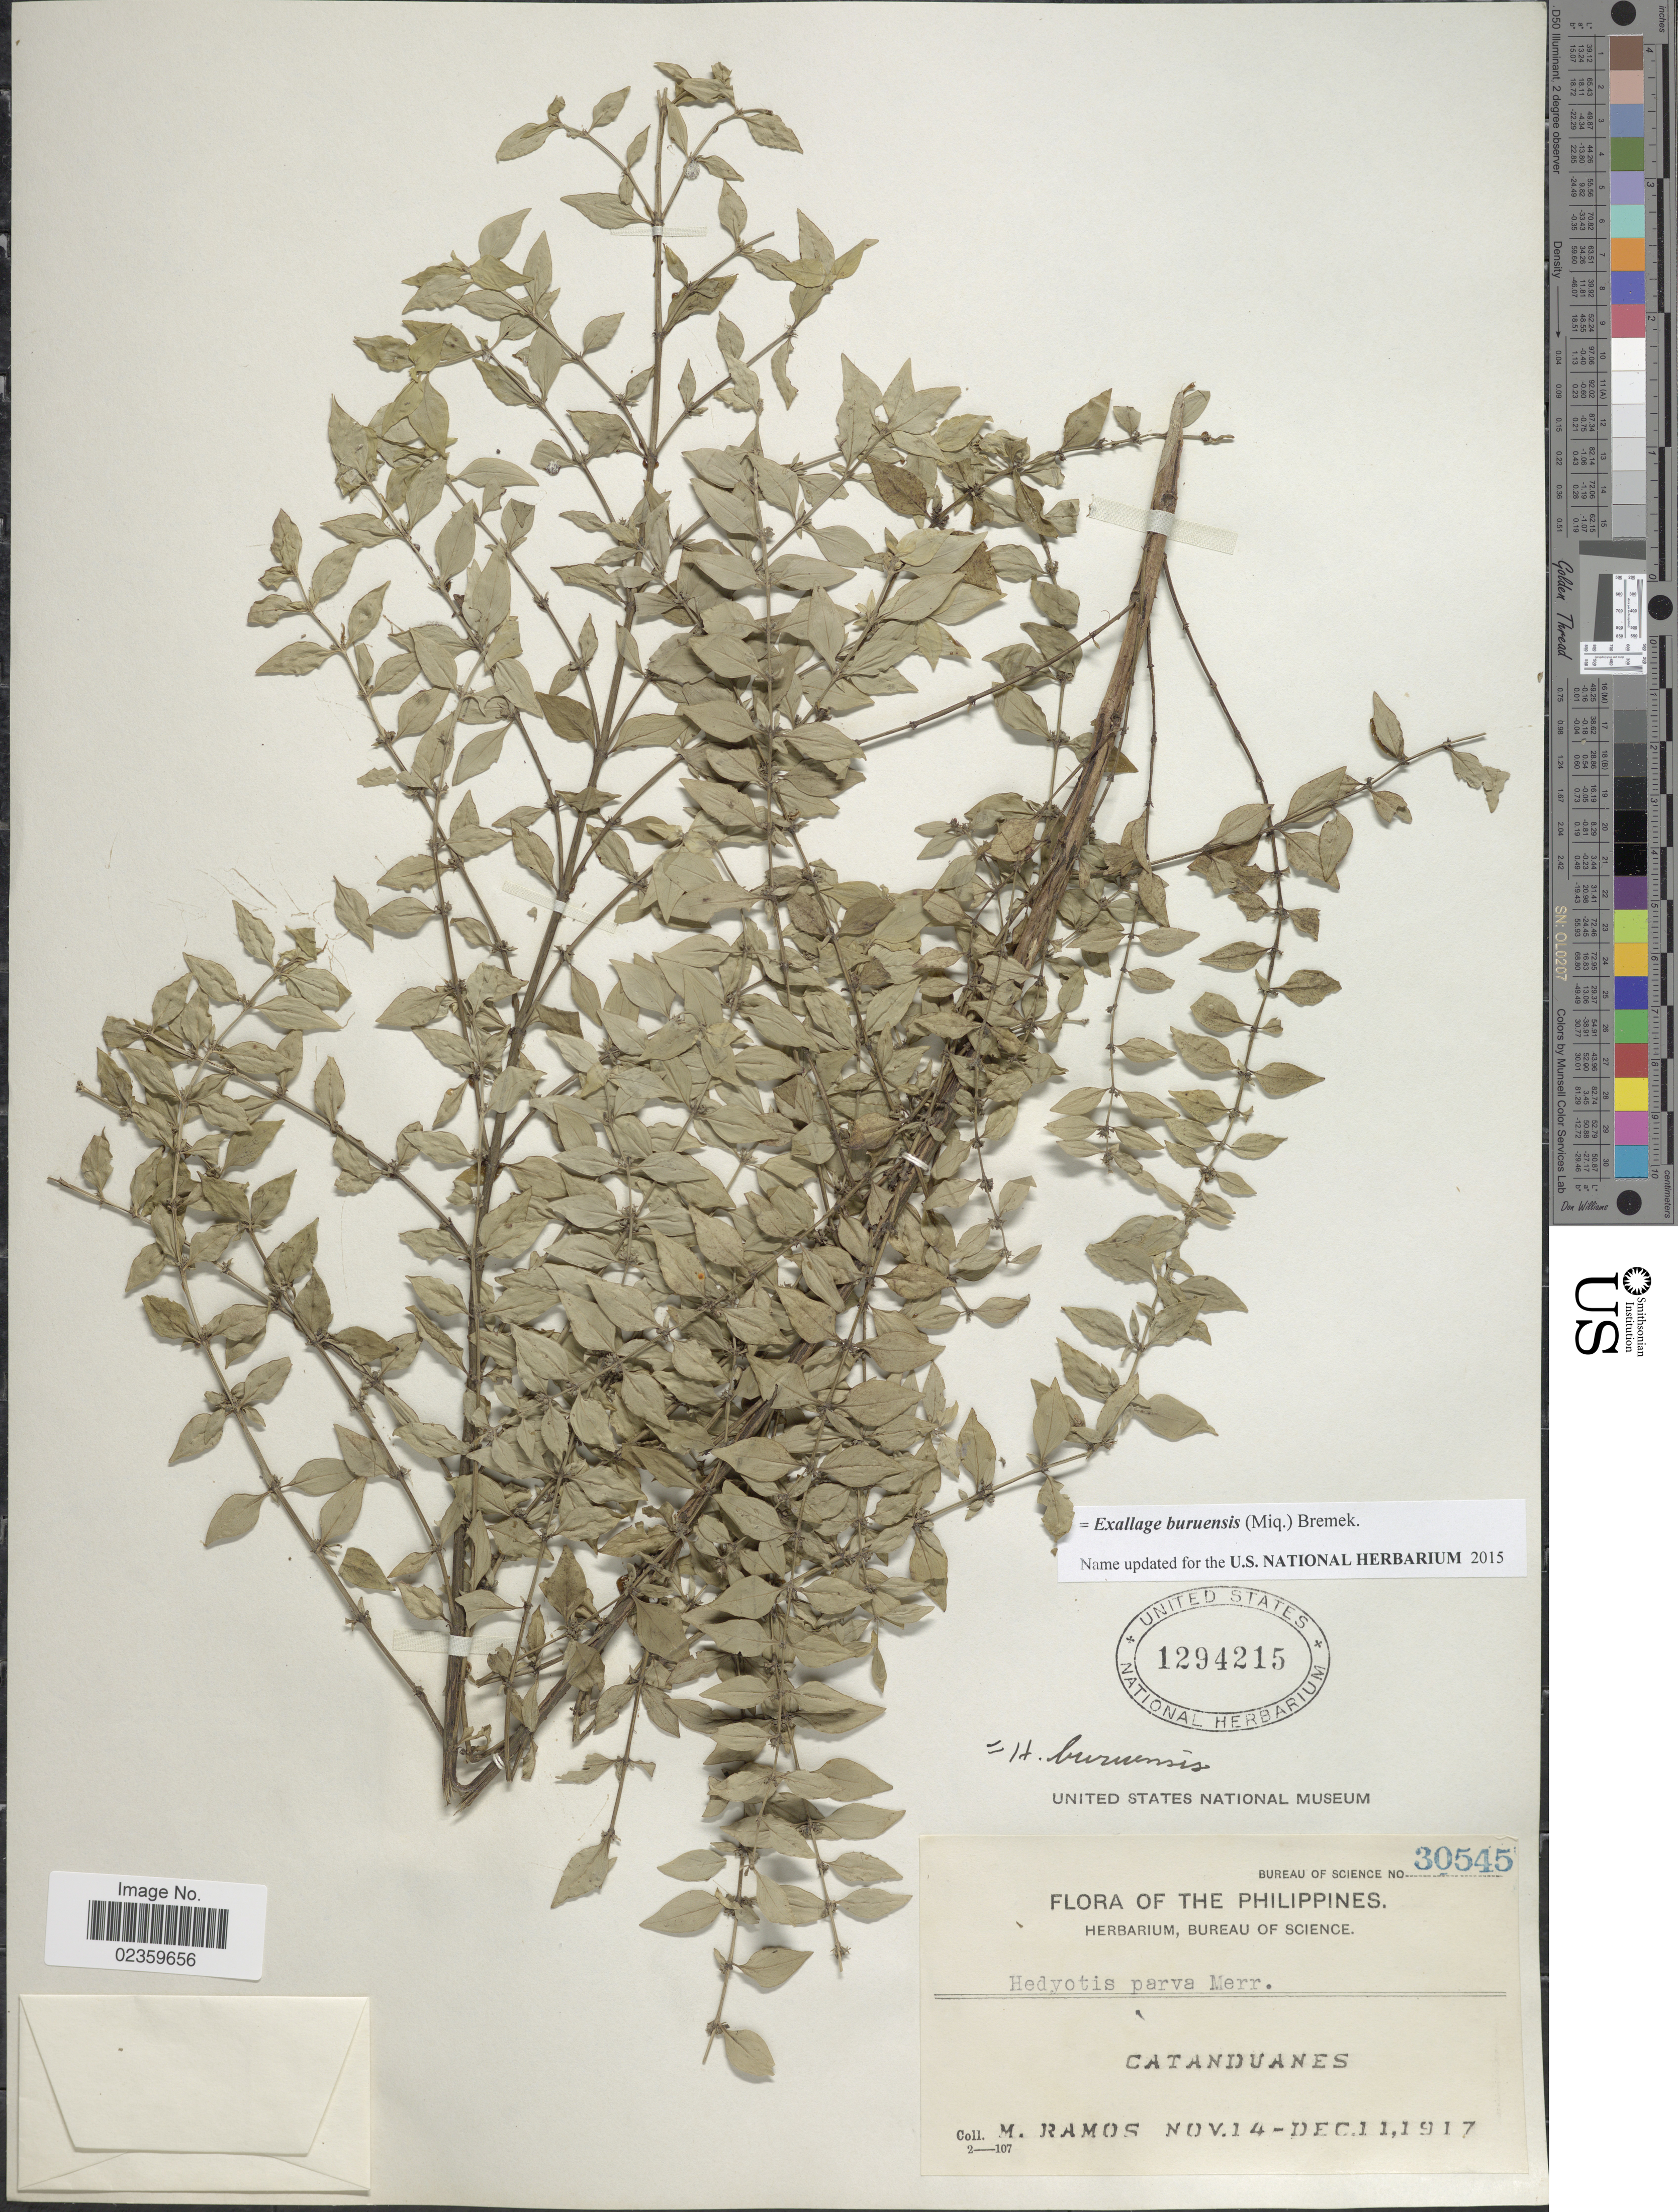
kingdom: Plantae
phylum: Tracheophyta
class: Magnoliopsida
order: Gentianales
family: Rubiaceae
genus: Exallage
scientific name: Exallage buruensis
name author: (Miq.) Bremek.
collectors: M. Ramos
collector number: Bureau of Science 30545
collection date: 1917-12-11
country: Philippines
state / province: Bicol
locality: Catanduanes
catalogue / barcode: US 1294215